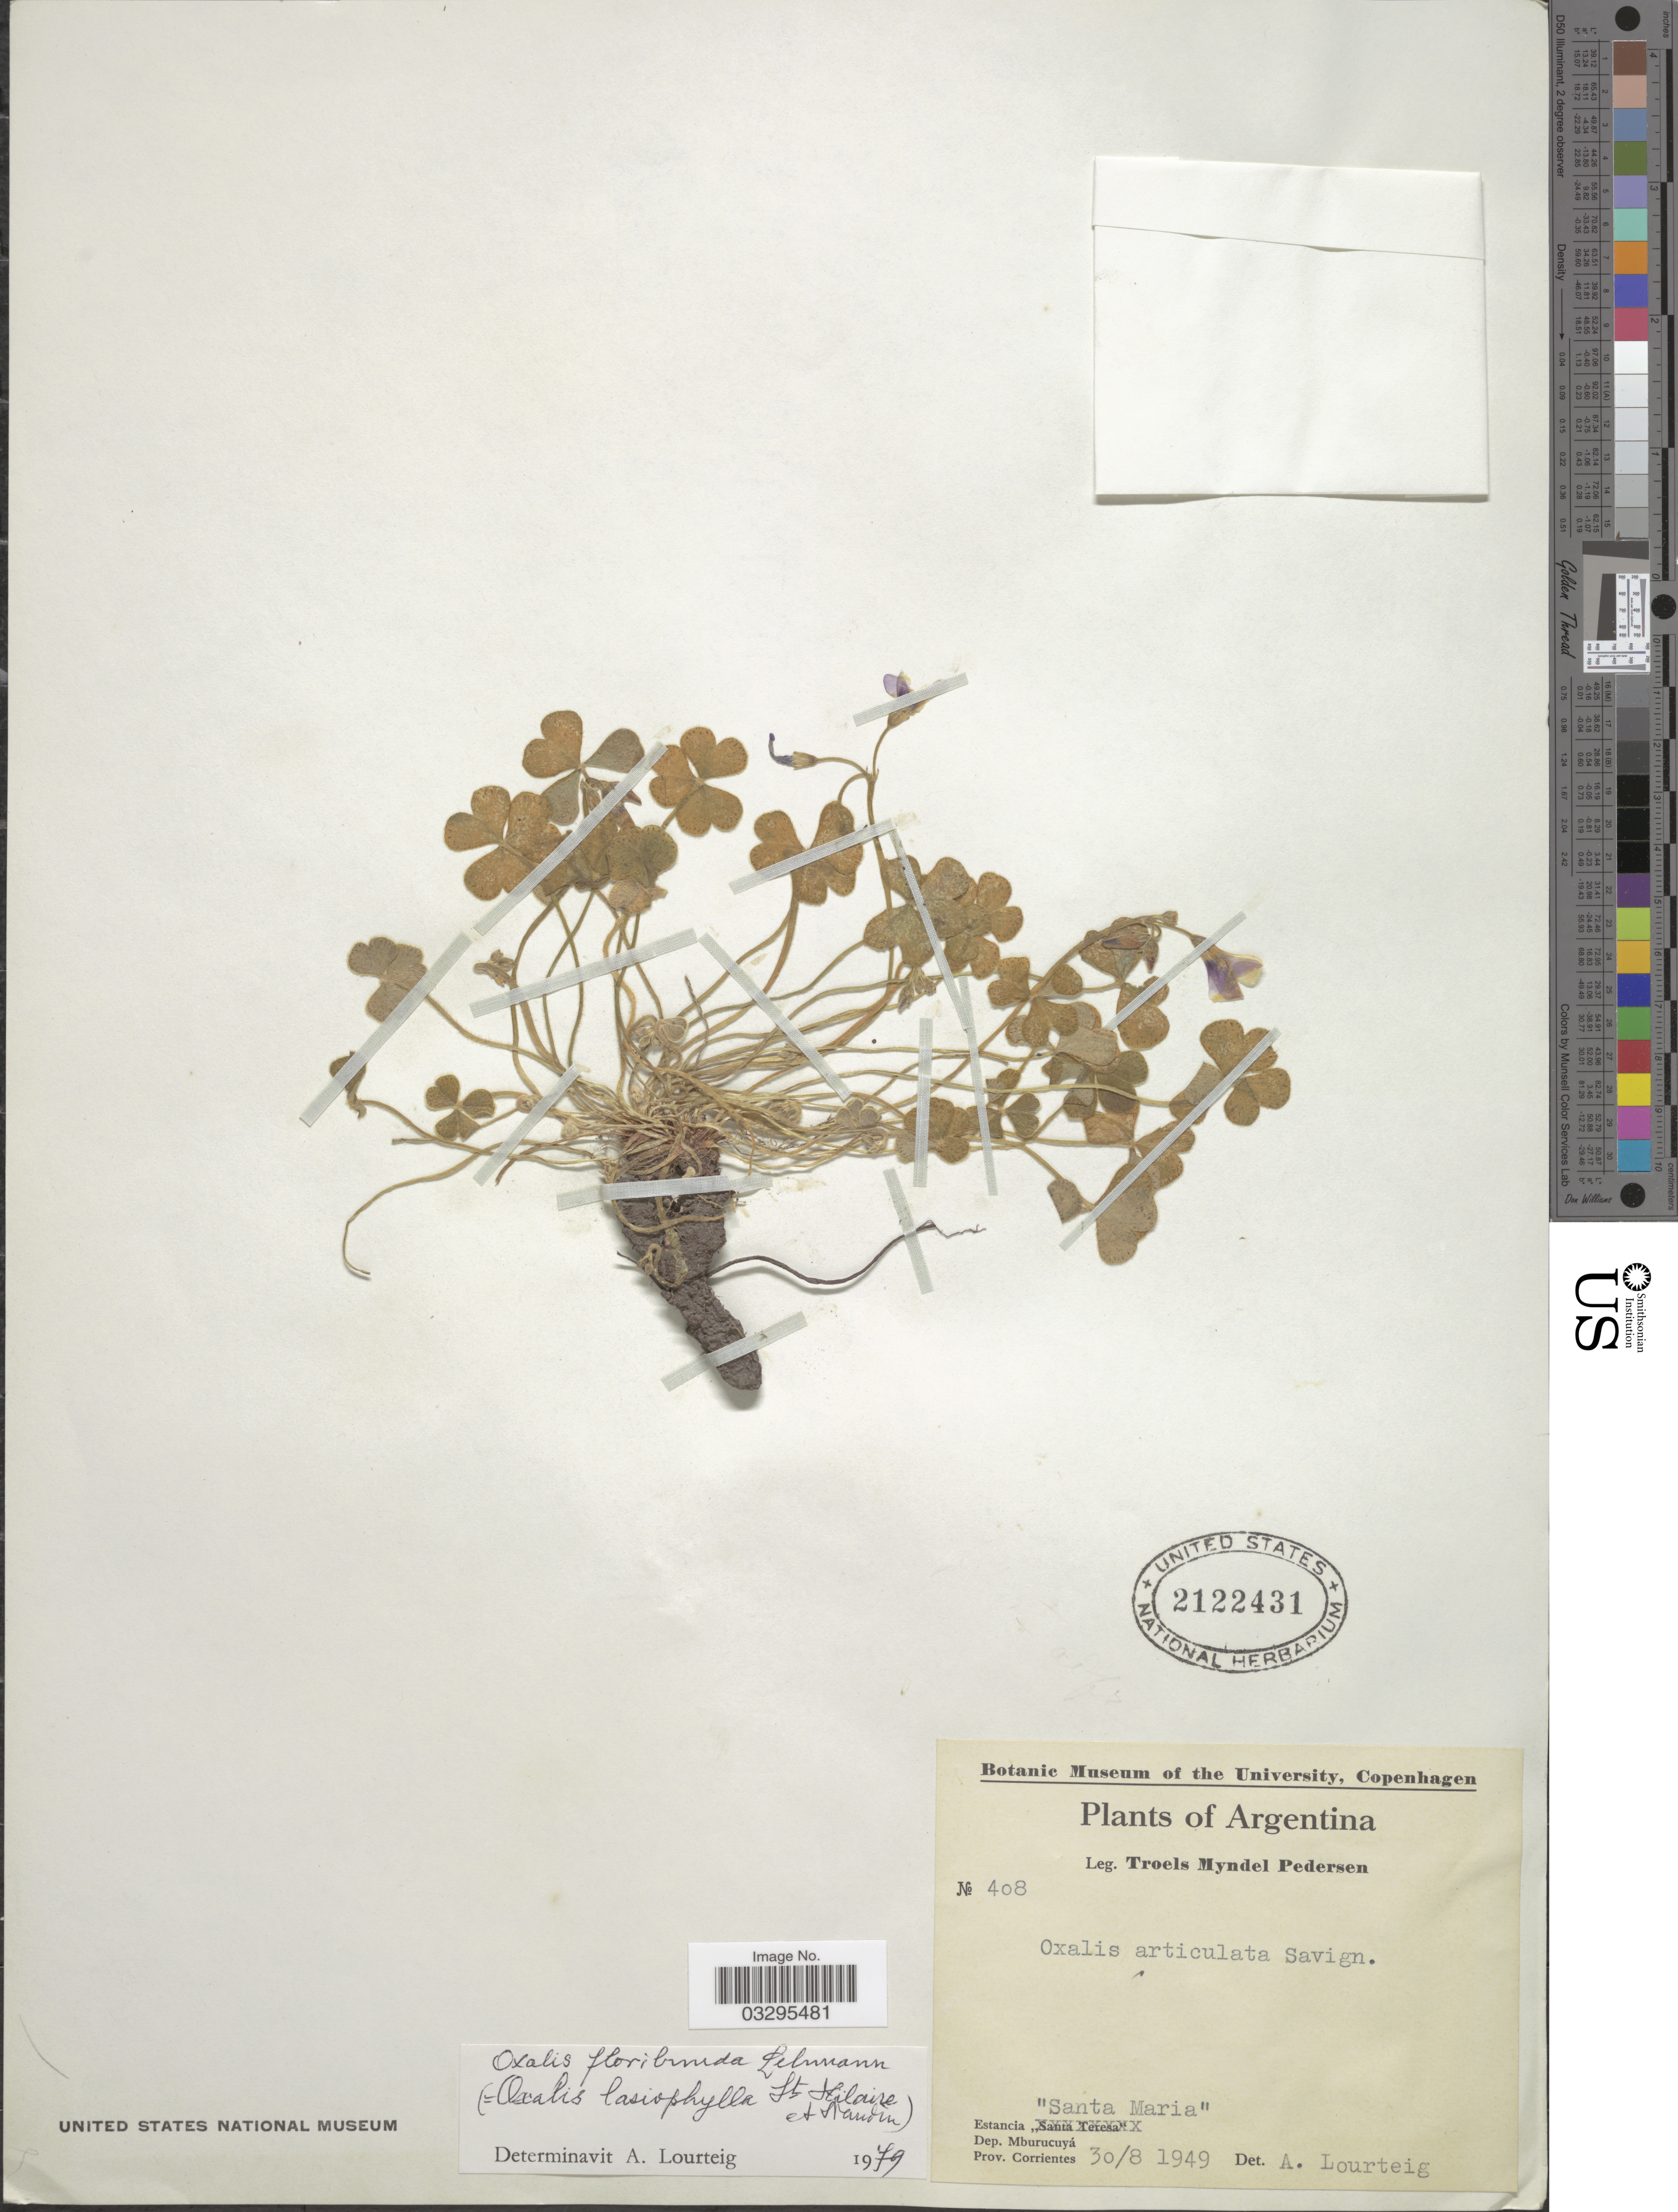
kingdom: Plantae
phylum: Tracheophyta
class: Magnoliopsida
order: Oxalidales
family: Oxalidaceae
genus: Oxalis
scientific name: Oxalis floribunda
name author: Lehm.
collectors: T. Pederson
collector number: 408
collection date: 1949-08-30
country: Argentina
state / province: Corrientes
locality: Estancia "Santa Maria". Dep. Mburucuyá.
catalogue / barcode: US 2122431